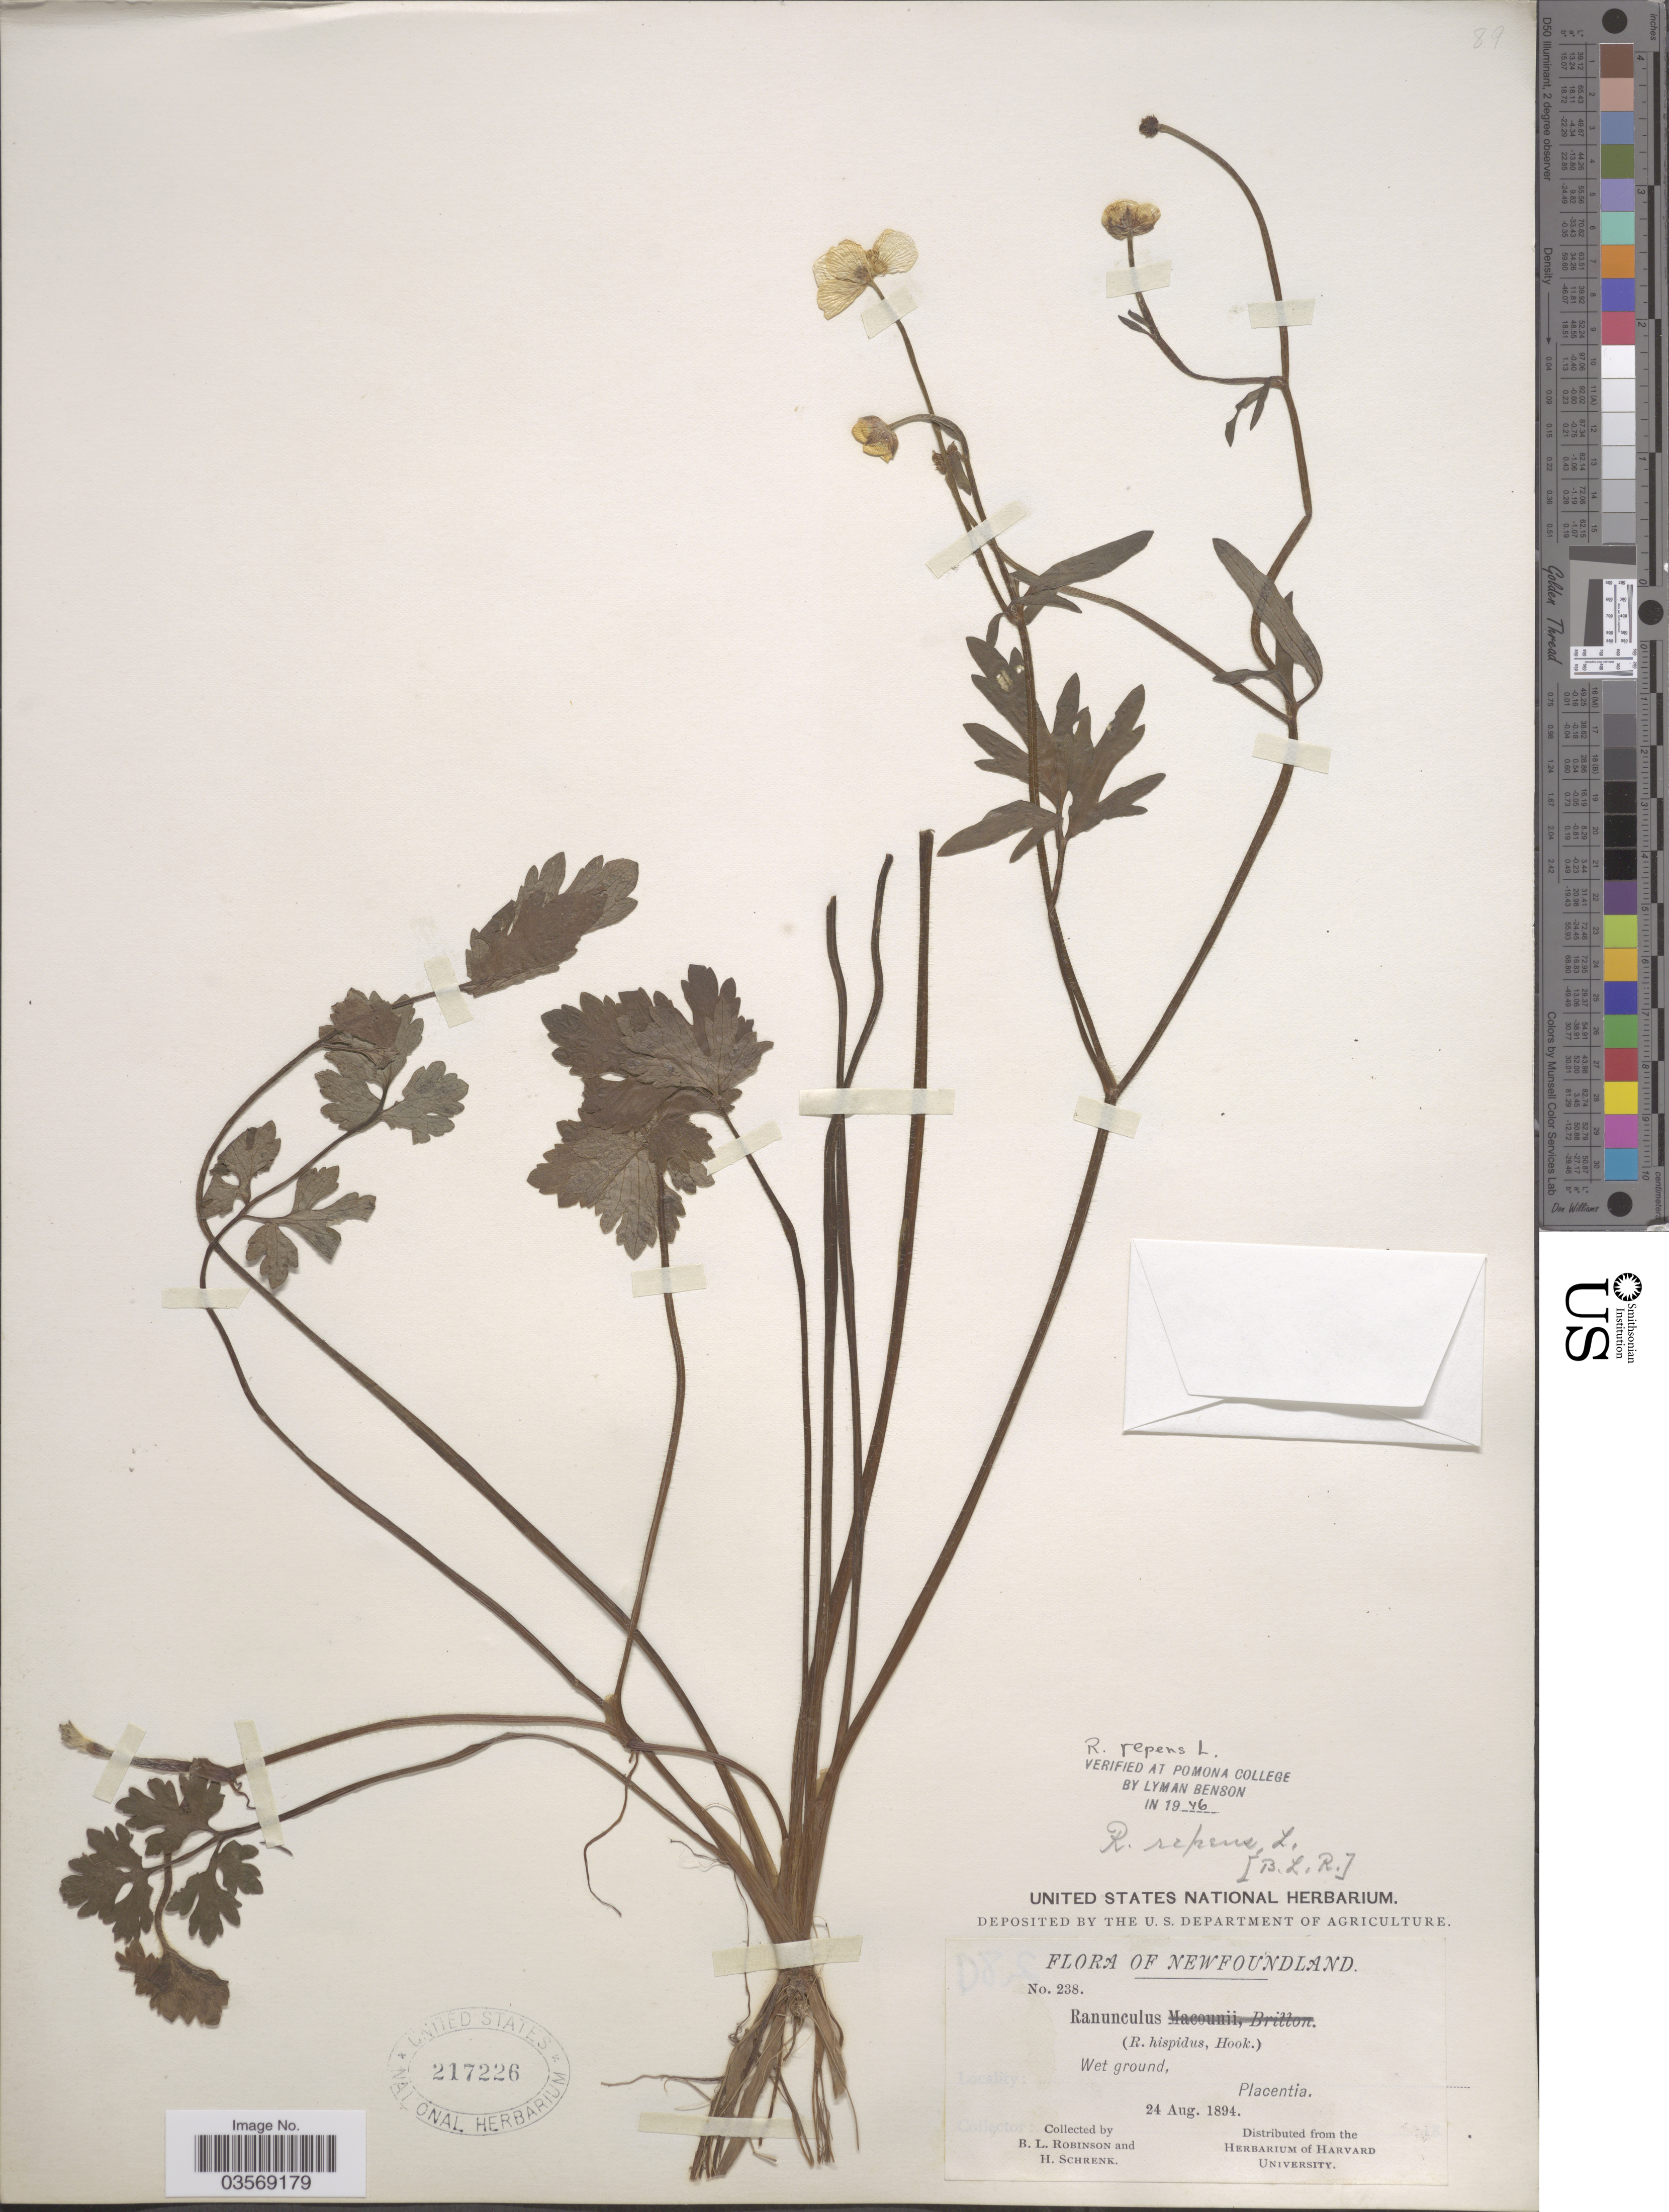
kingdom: Plantae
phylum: Tracheophyta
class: Magnoliopsida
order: Ranunculales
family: Ranunculaceae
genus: Ranunculus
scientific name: Ranunculus repens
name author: L.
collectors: B. L. Robinson & H. Schrenk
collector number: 238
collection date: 1894-08-24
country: Canada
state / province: Newfoundland and Labrador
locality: Placentia.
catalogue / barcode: US 217226